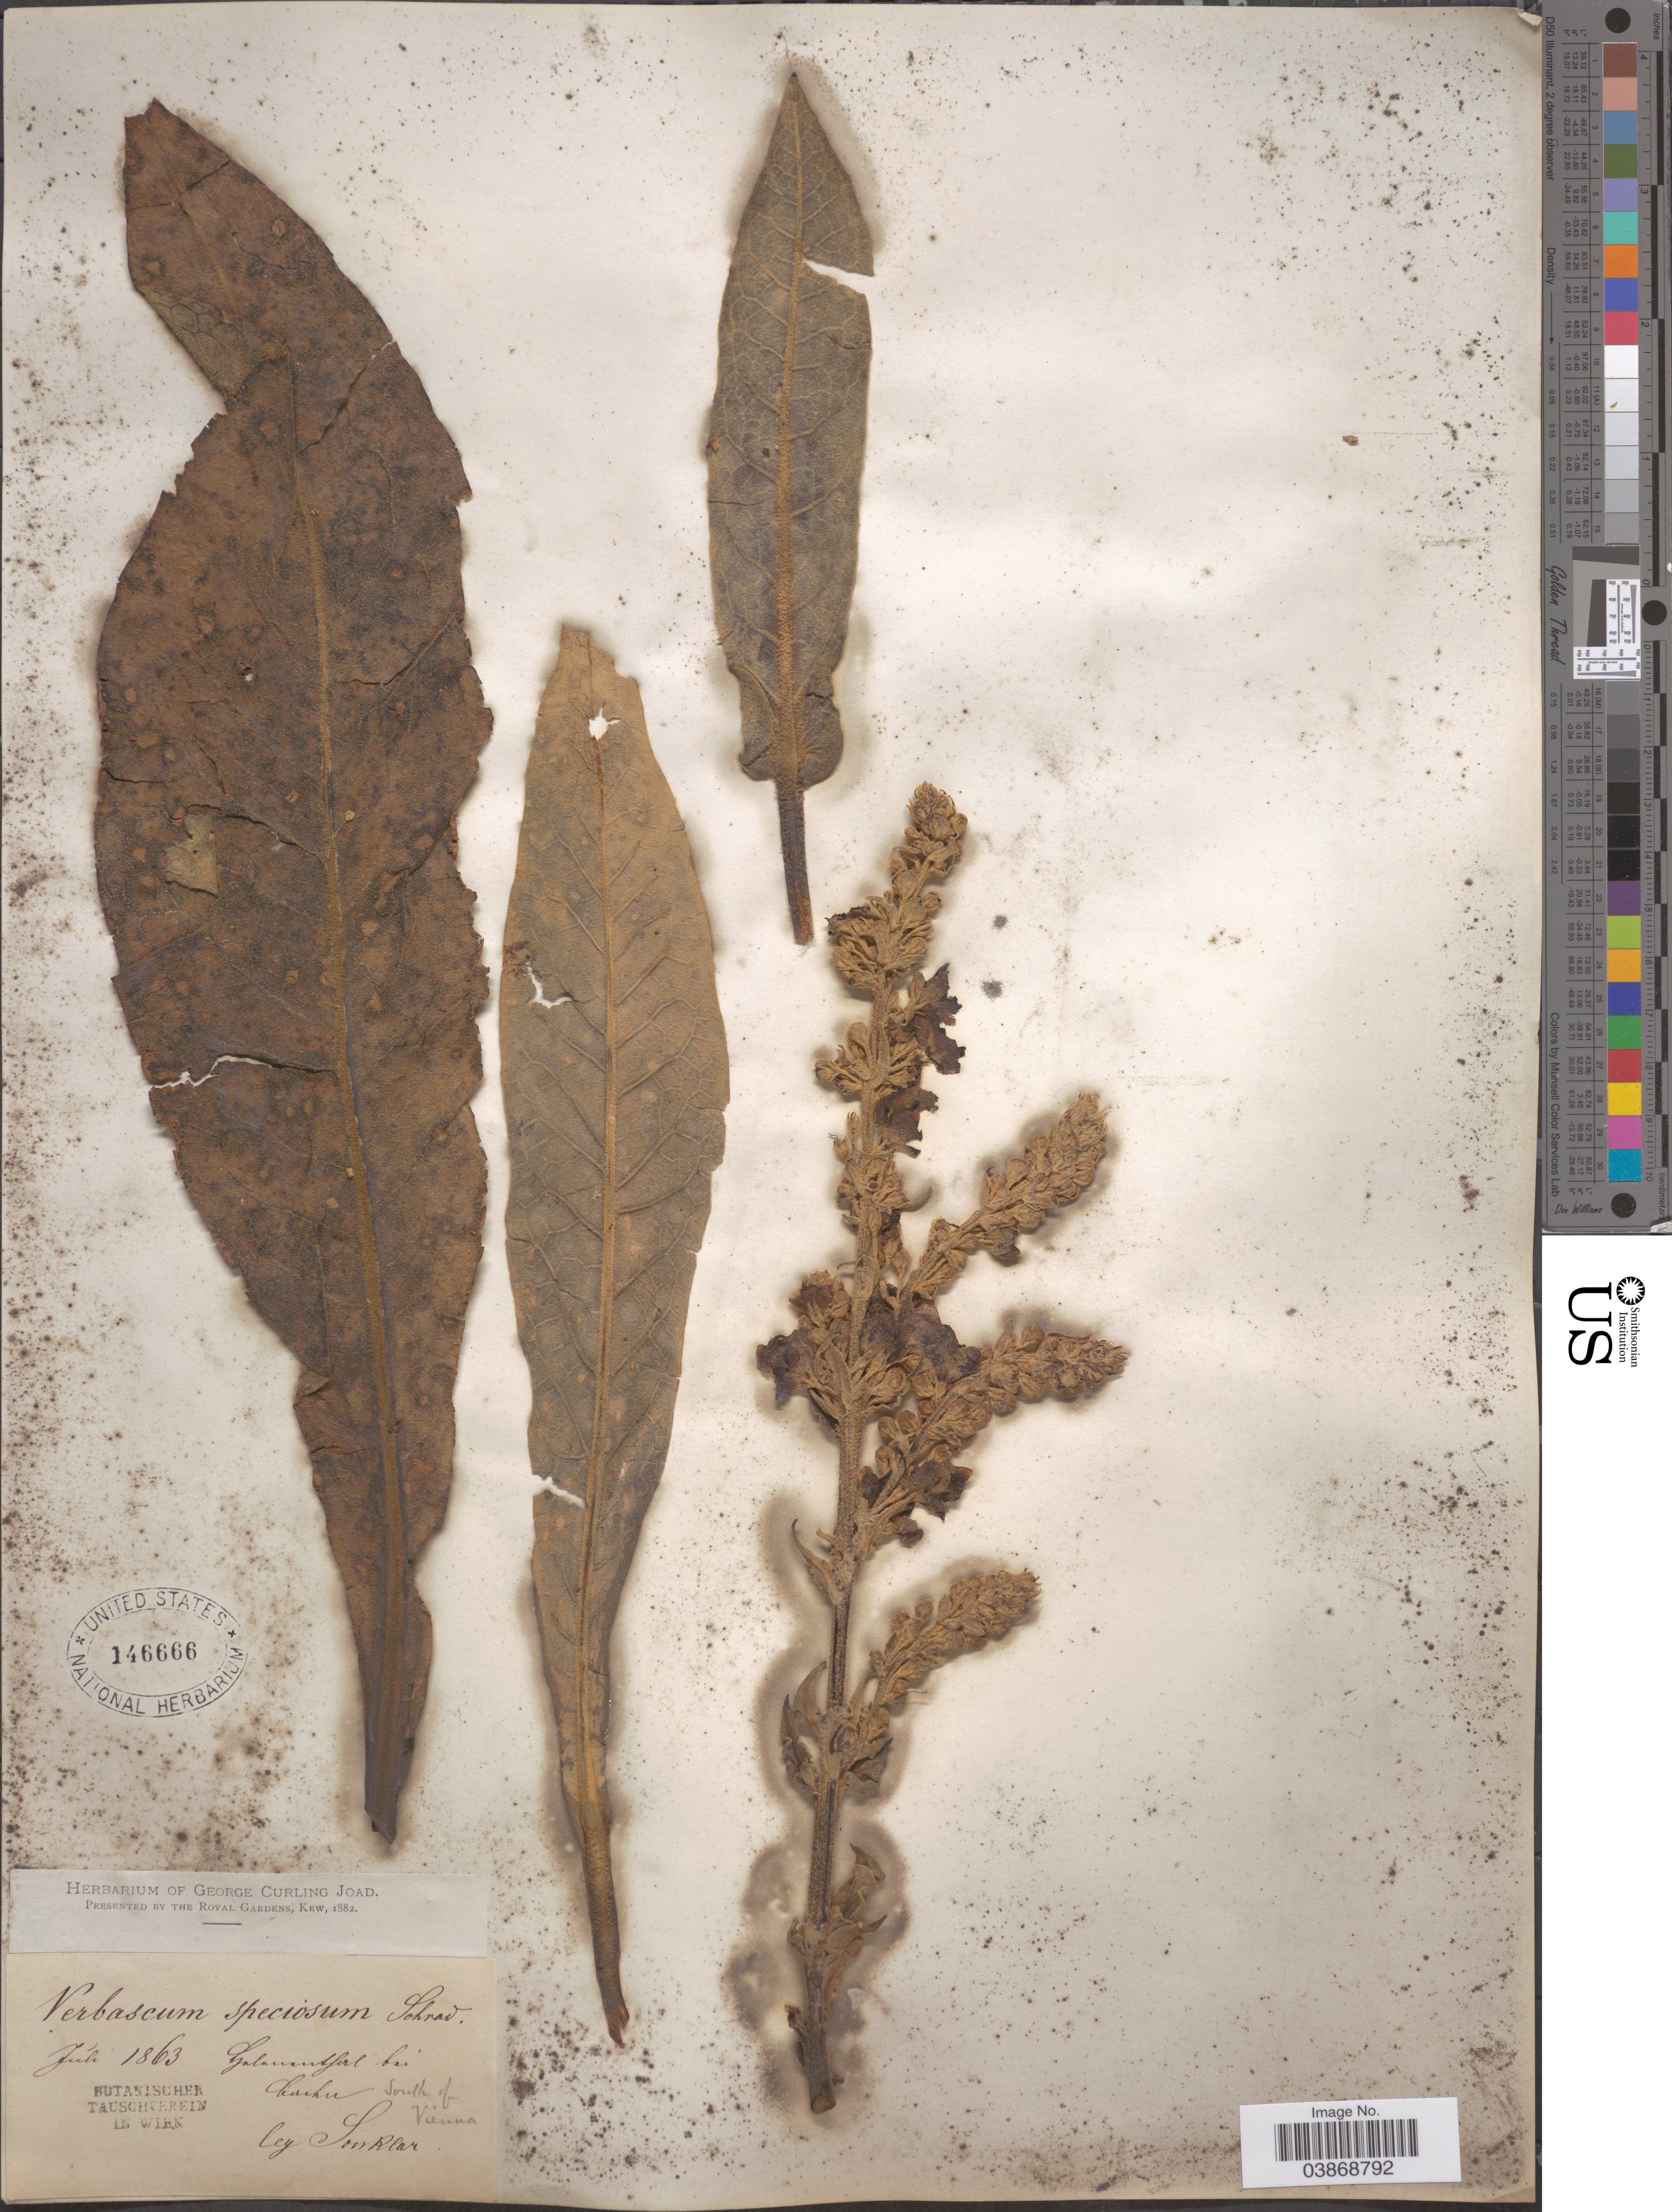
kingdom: Plantae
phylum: Tracheophyta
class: Magnoliopsida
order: Lamiales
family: Scrophulariaceae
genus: Verbascum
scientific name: Verbascum speciosum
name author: Schrad.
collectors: Sonklar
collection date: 1863-07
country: Austria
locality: Galanantforl bai baiku. [interpreted] South of Vienna.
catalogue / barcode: US 146666